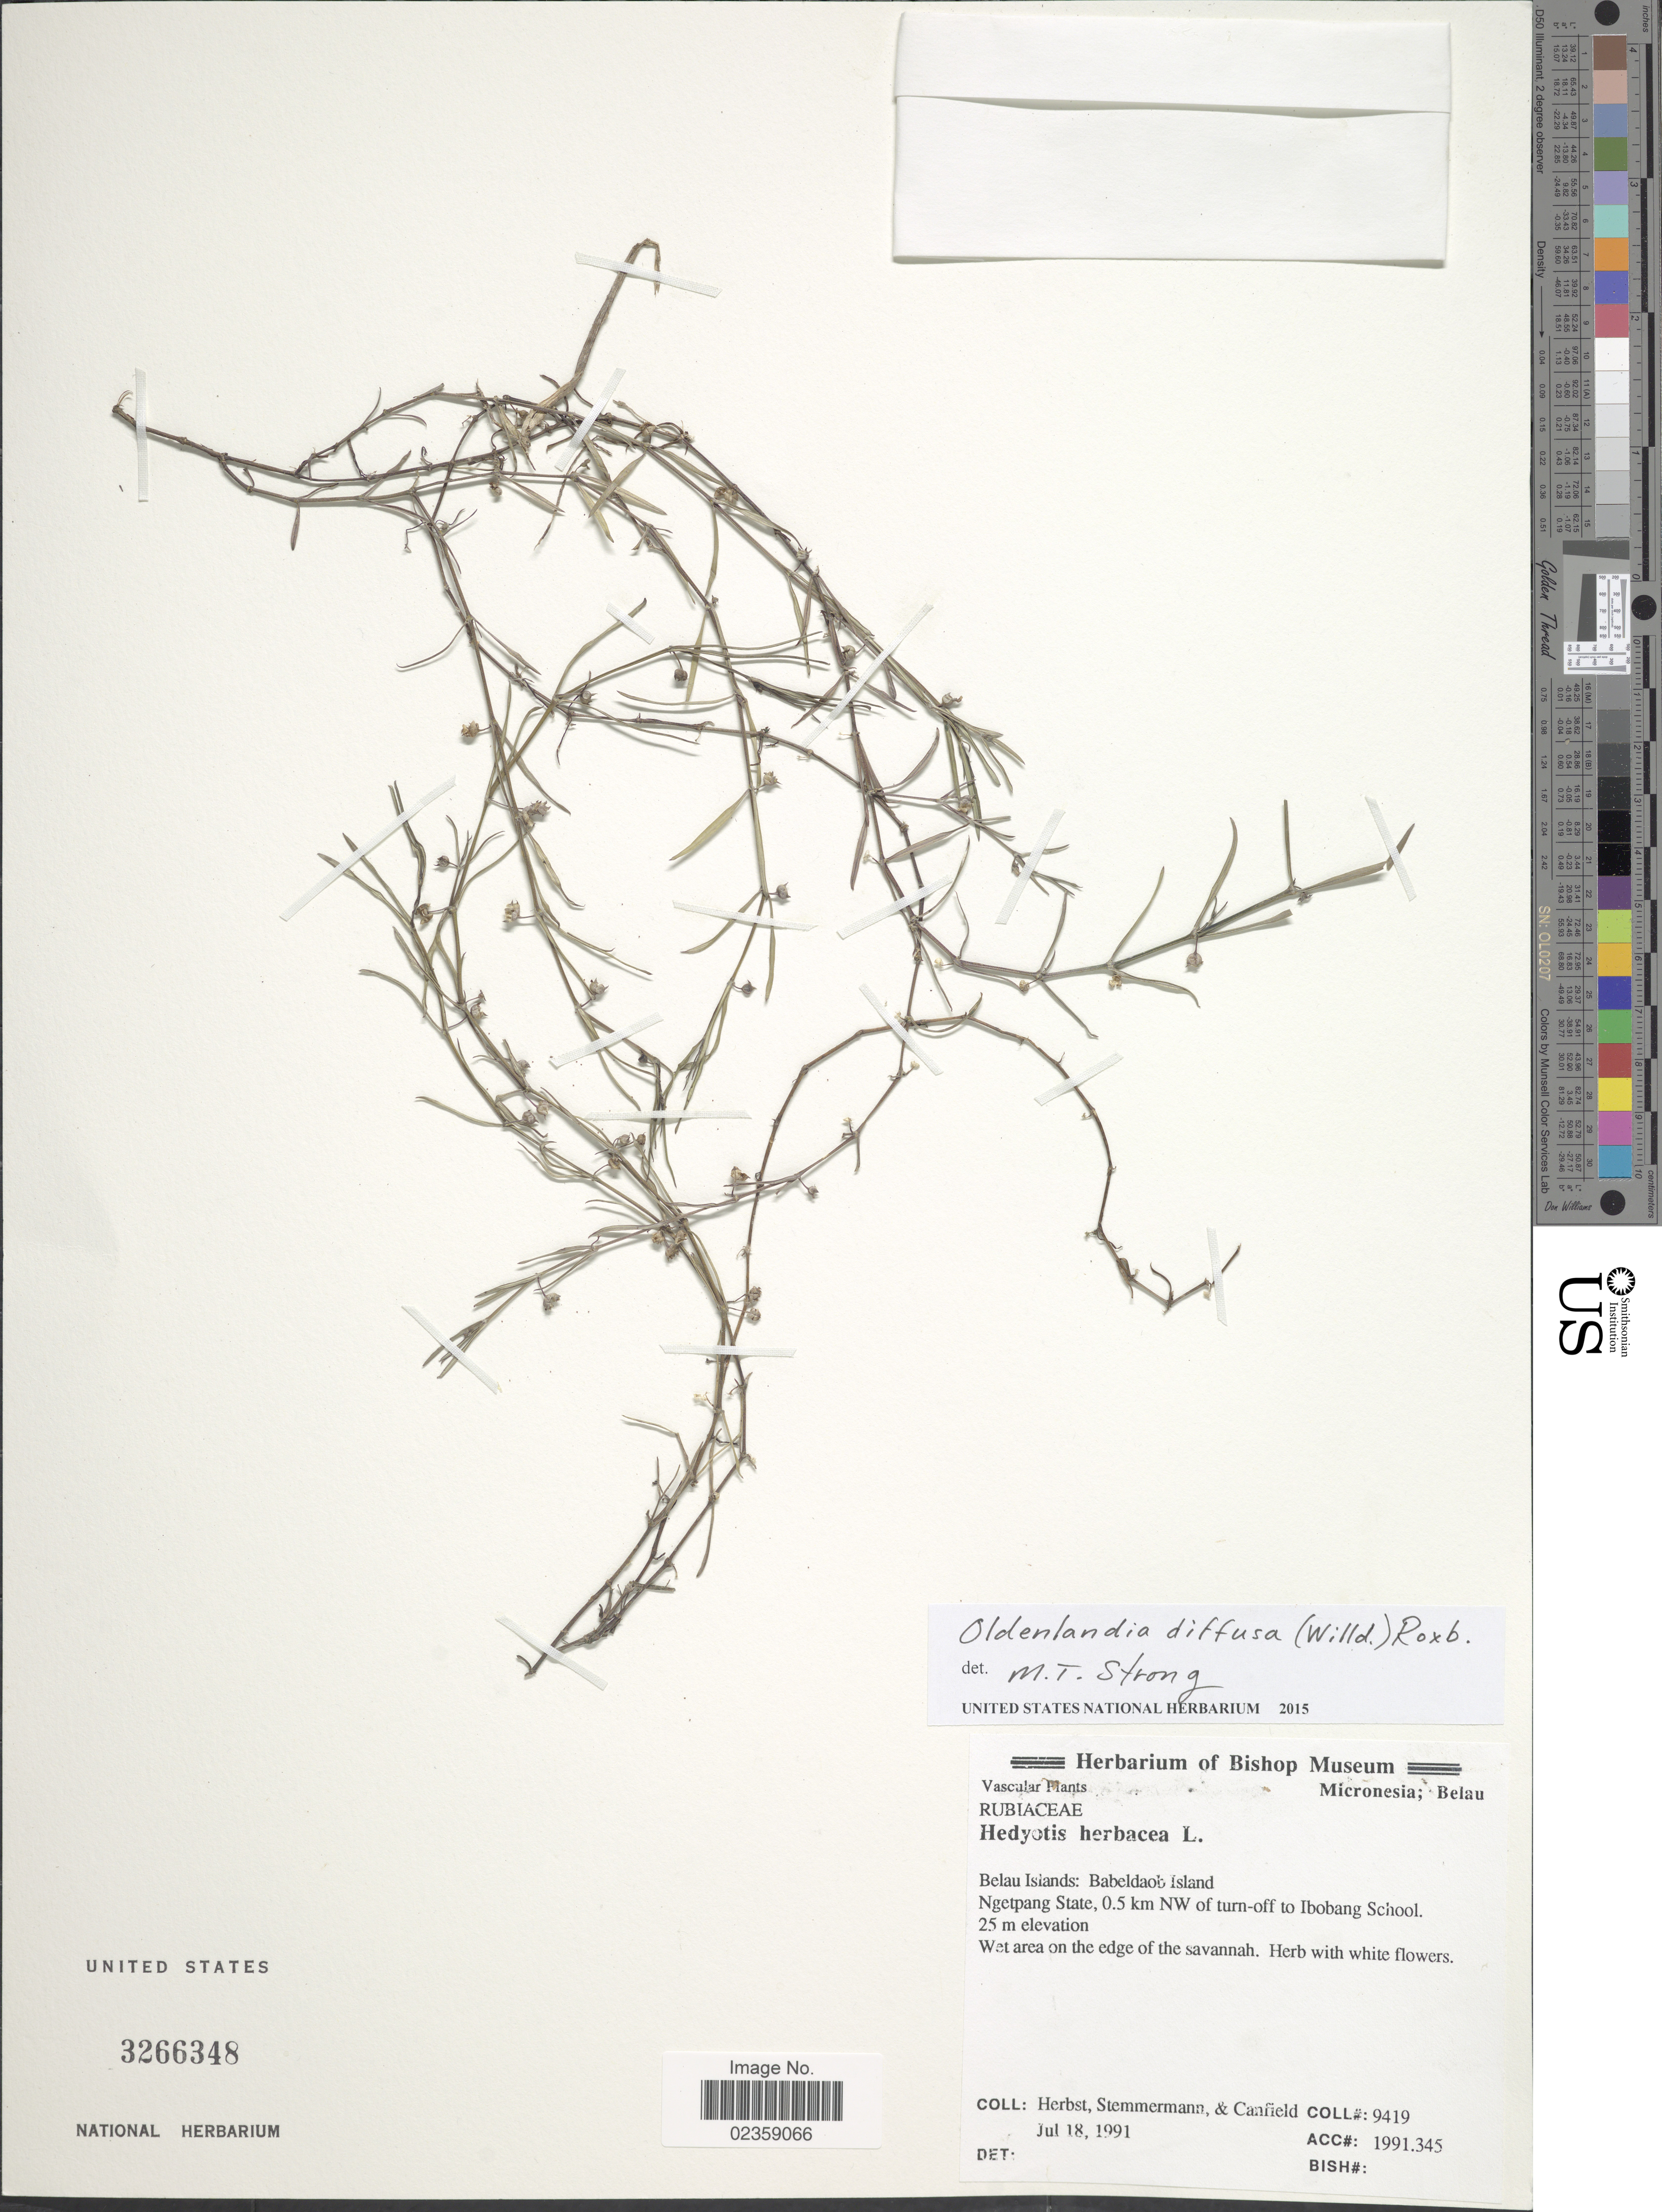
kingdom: Plantae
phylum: Tracheophyta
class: Magnoliopsida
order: Gentianales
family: Rubiaceae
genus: Oldenlandia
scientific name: Oldenlandia diffusa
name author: (Willd.) Roxb.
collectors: -. Herbst, -. Stemmermann & -. Canfield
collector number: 9419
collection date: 1991-07-18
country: Palau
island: Babeldaob [Babelthuap]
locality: Belau Islands: Babeldaob Island. Ngetpang State, 0.5 km NW of turn-off to Ibobang School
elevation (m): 25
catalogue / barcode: US 3266348